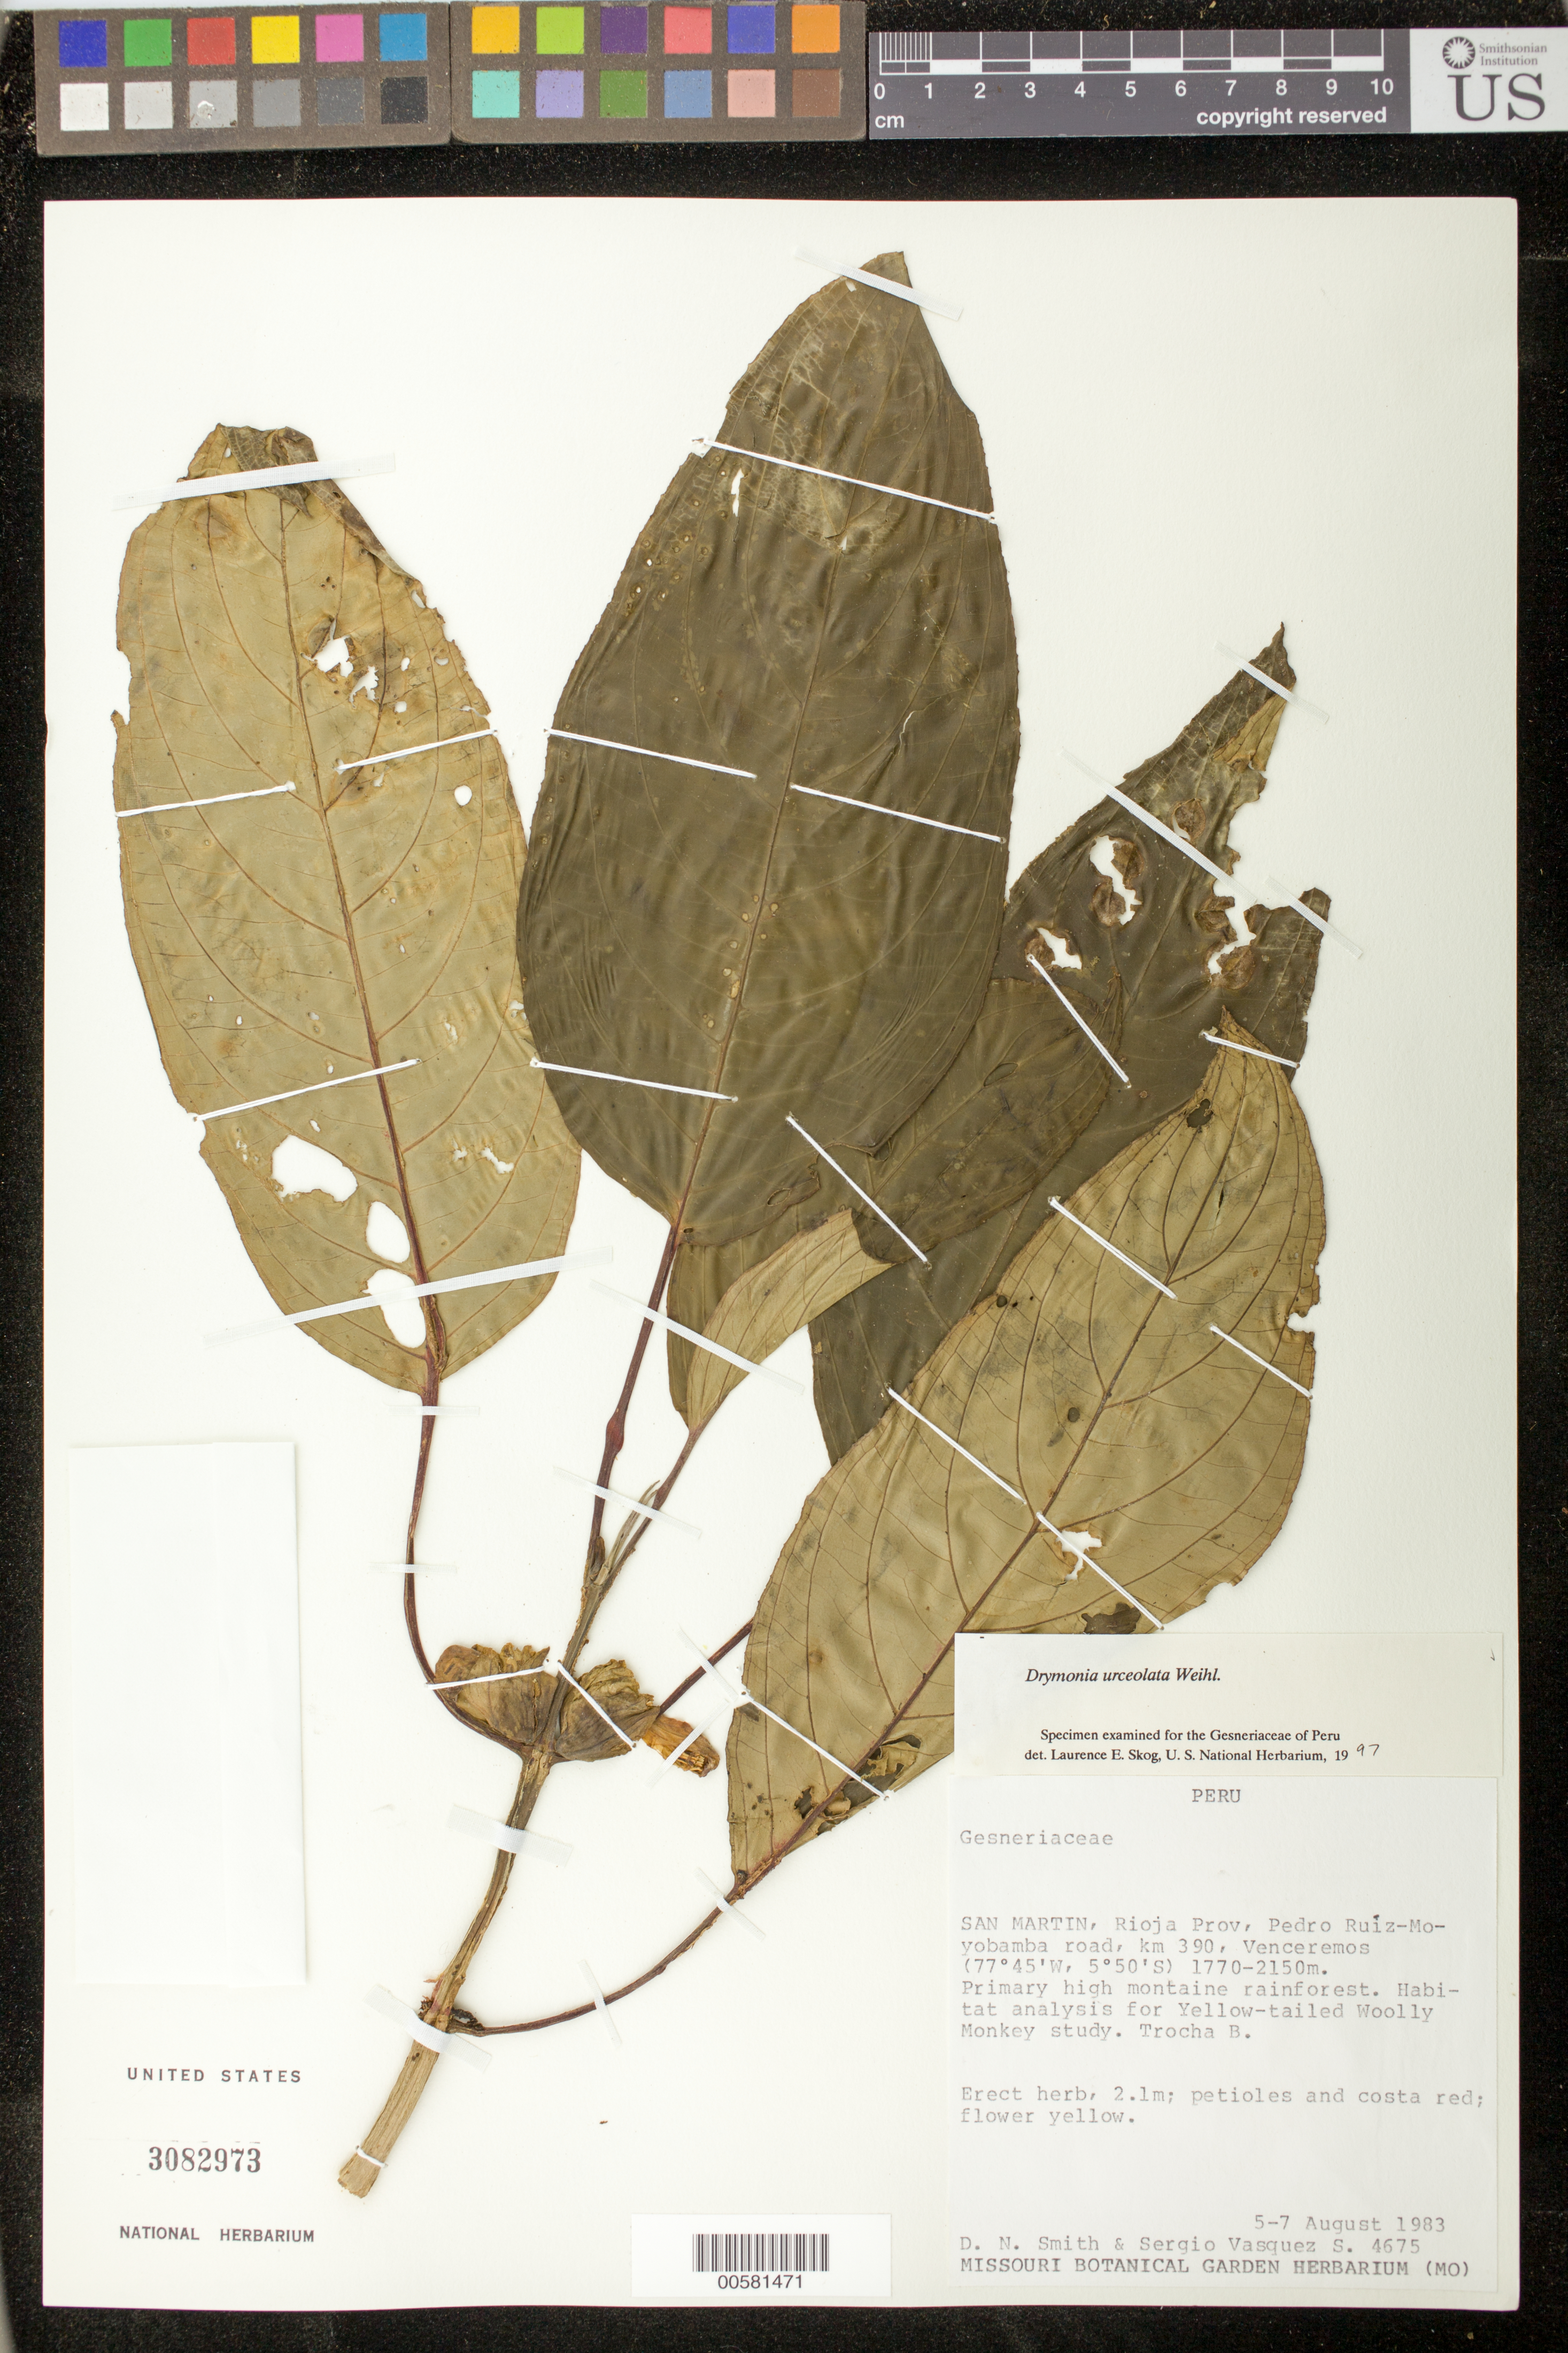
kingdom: Plantae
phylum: Tracheophyta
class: Magnoliopsida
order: Lamiales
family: Gesneriaceae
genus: Drymonia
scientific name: Drymonia urceolata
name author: Wiehler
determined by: Skog, Laurence E.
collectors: D. Smith & S. Vasquez S.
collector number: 4675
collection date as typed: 5-7 Aug 1983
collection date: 1983-08-05/1983-08-07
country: Peru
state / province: San Martín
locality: Prov. Rioja; Pedro Ruíz - Moyobamba road, km 390, Venceremos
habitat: Primary high montane rainforest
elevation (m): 1770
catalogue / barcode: US 3082973